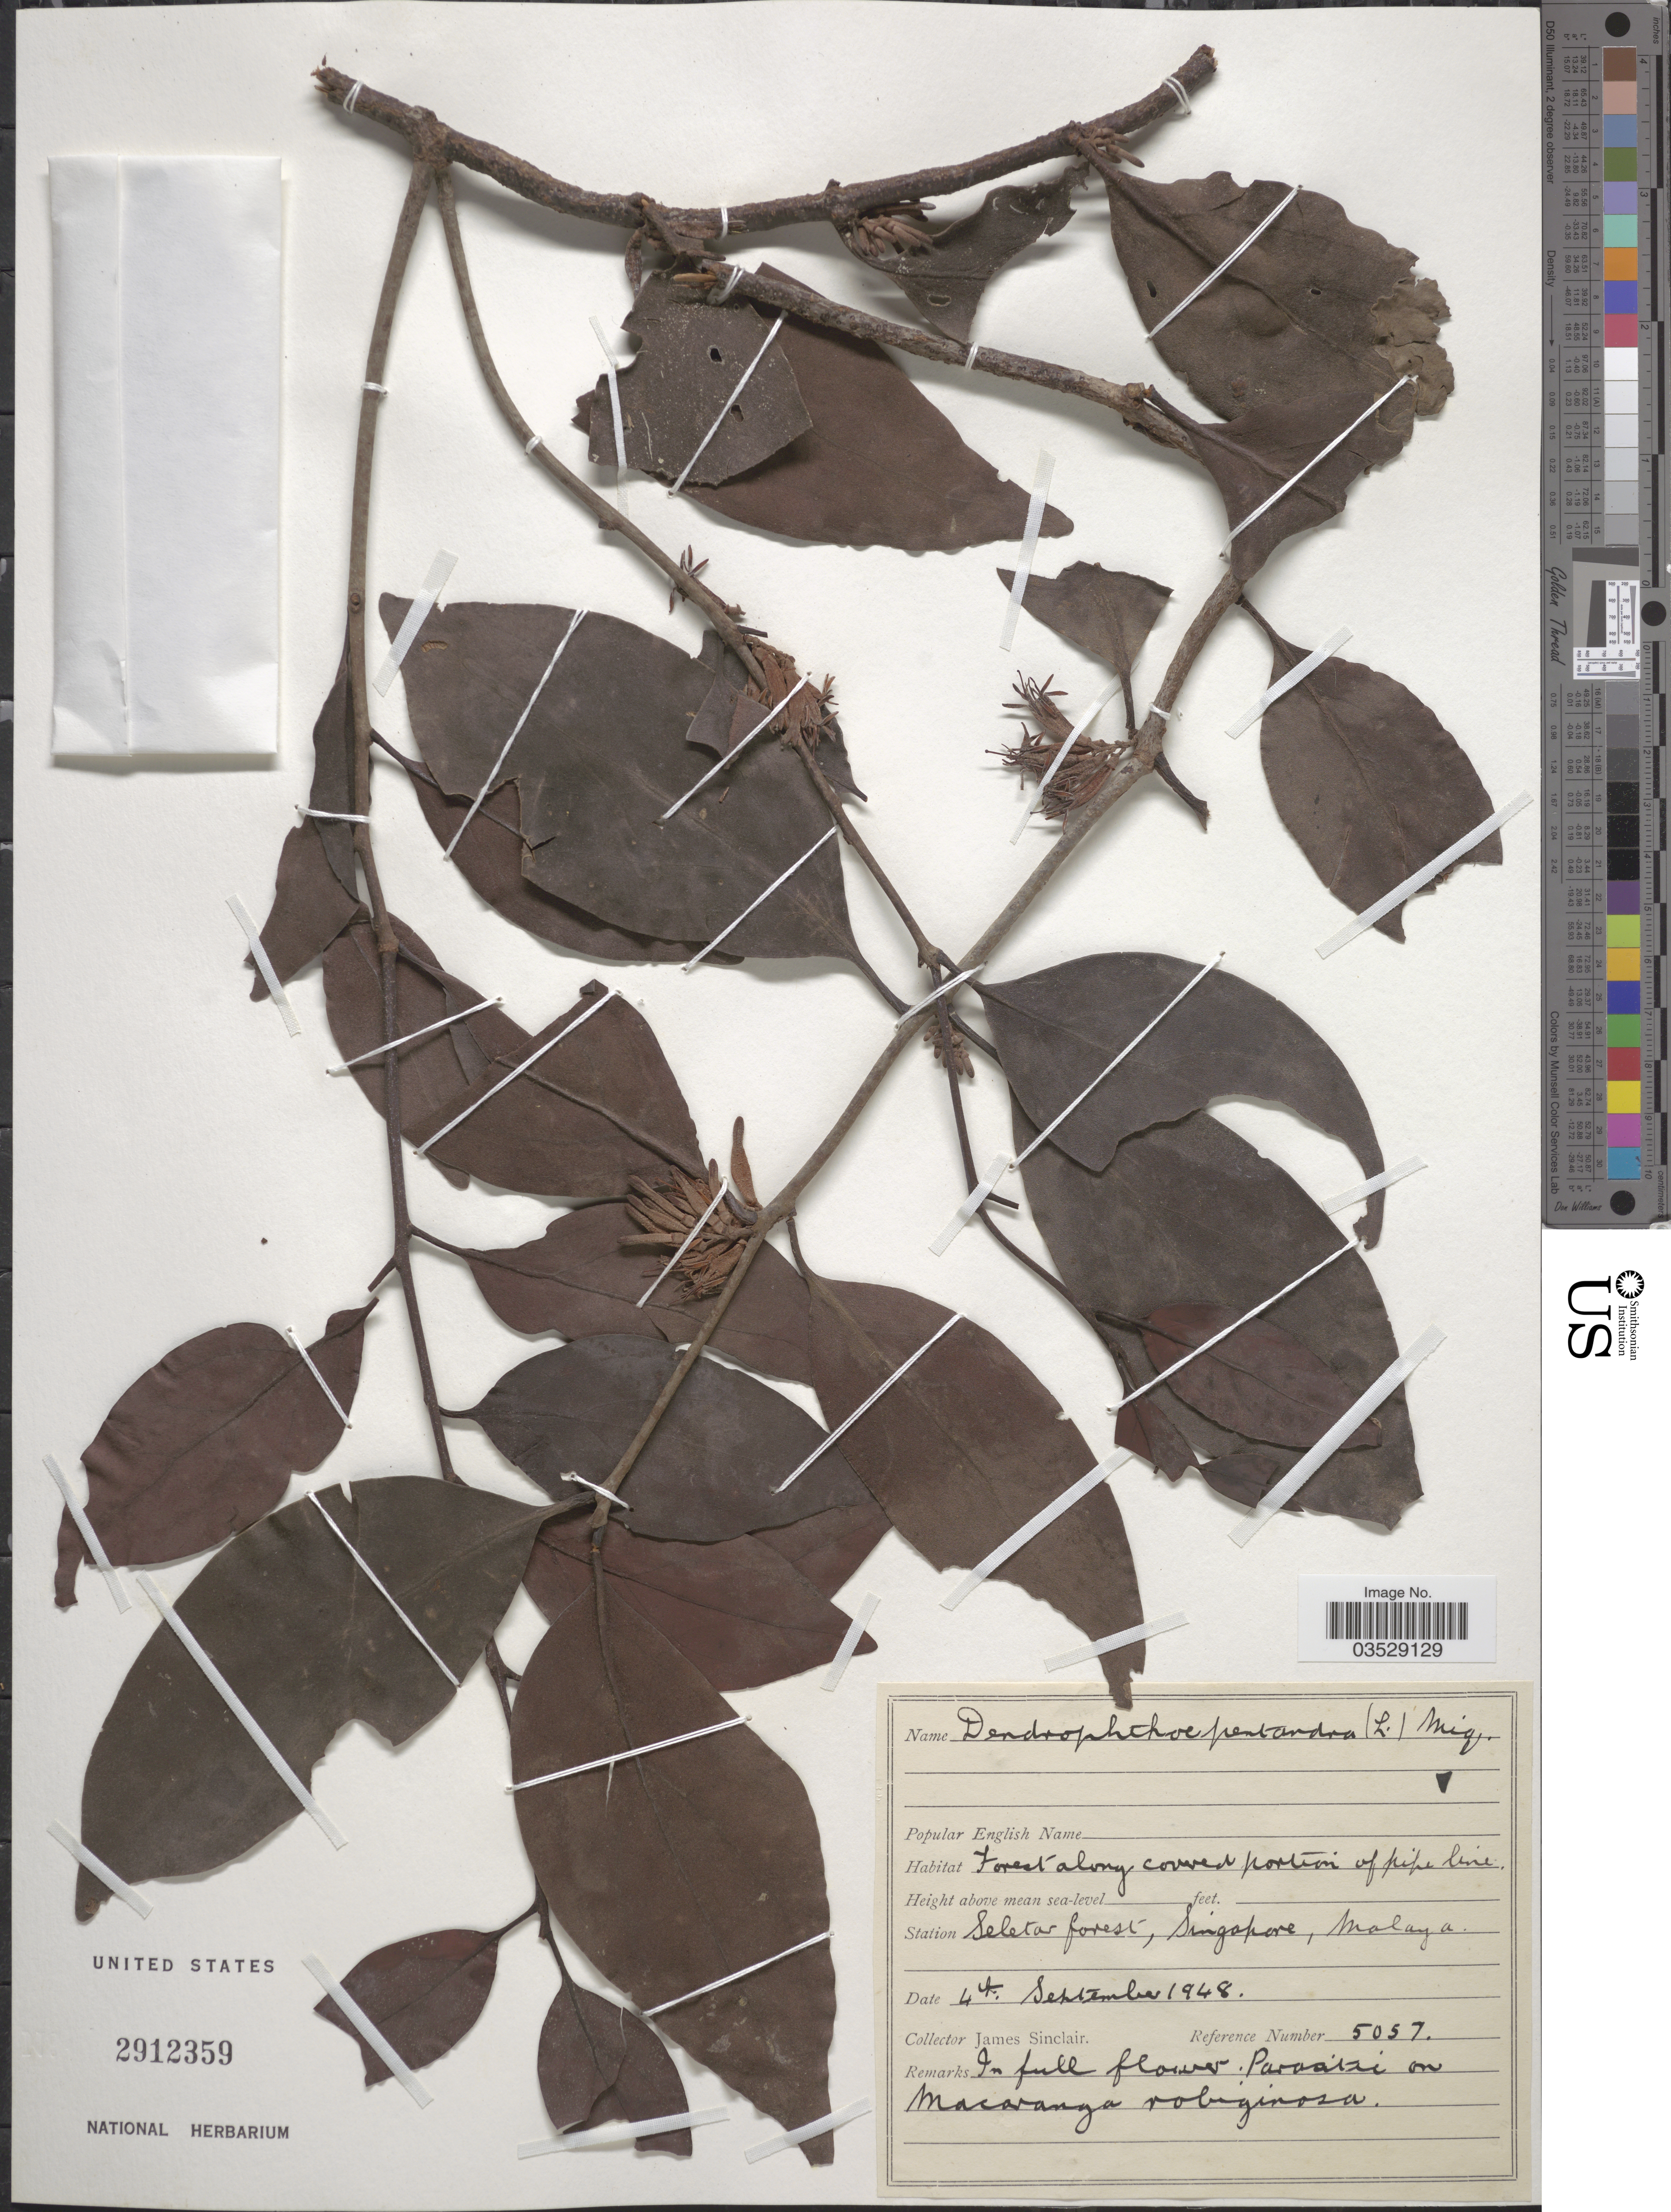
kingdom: Plantae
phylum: Tracheophyta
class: Magnoliopsida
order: Santalales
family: Loranthaceae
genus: Dendrophthoe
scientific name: Dendrophthoe pentandra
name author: (L.) Miq.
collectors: J. Sinclair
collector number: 5057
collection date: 1948-09-04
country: Singapore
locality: Station Seletar forest, Malaya.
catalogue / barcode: US 2912359